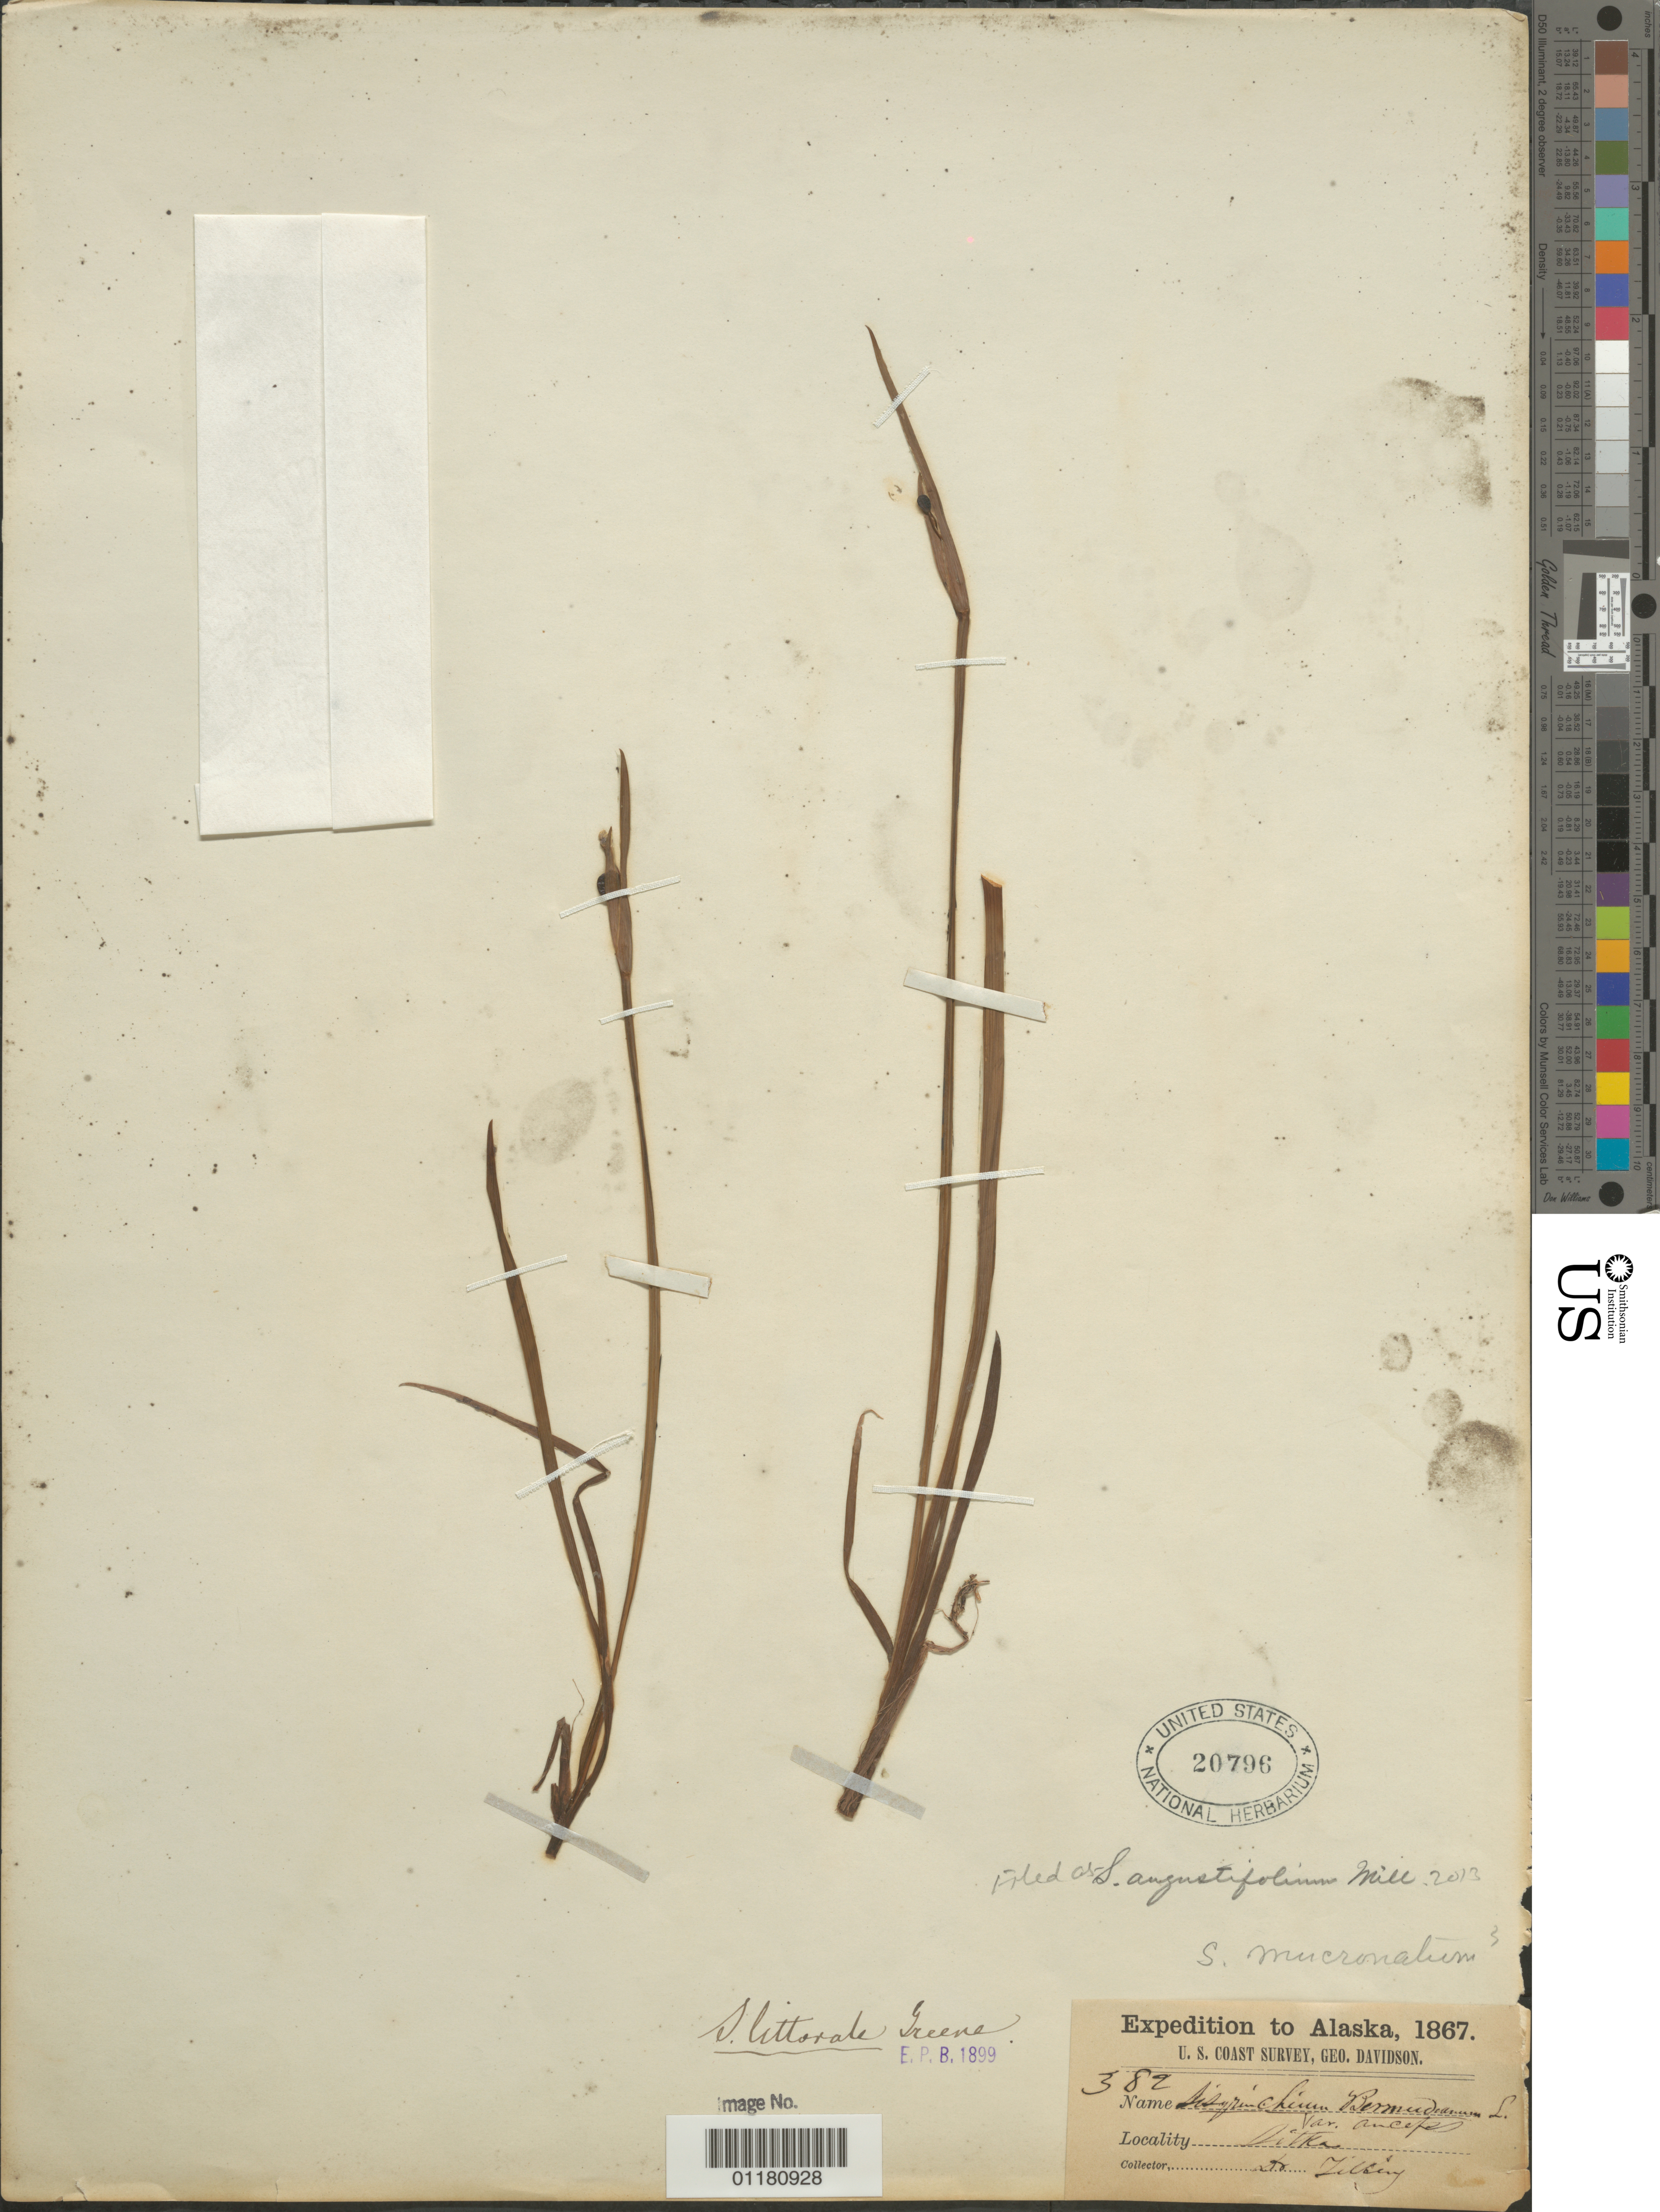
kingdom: Plantae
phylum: Tracheophyta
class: Liliopsida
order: Asparagales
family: Iridaceae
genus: Sisyrinchium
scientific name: Sisyrinchium angustifolium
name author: Mill.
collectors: H .S. T. Tiling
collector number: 382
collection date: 1867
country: United States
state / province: Alaska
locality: Sitka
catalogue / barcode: US 20796